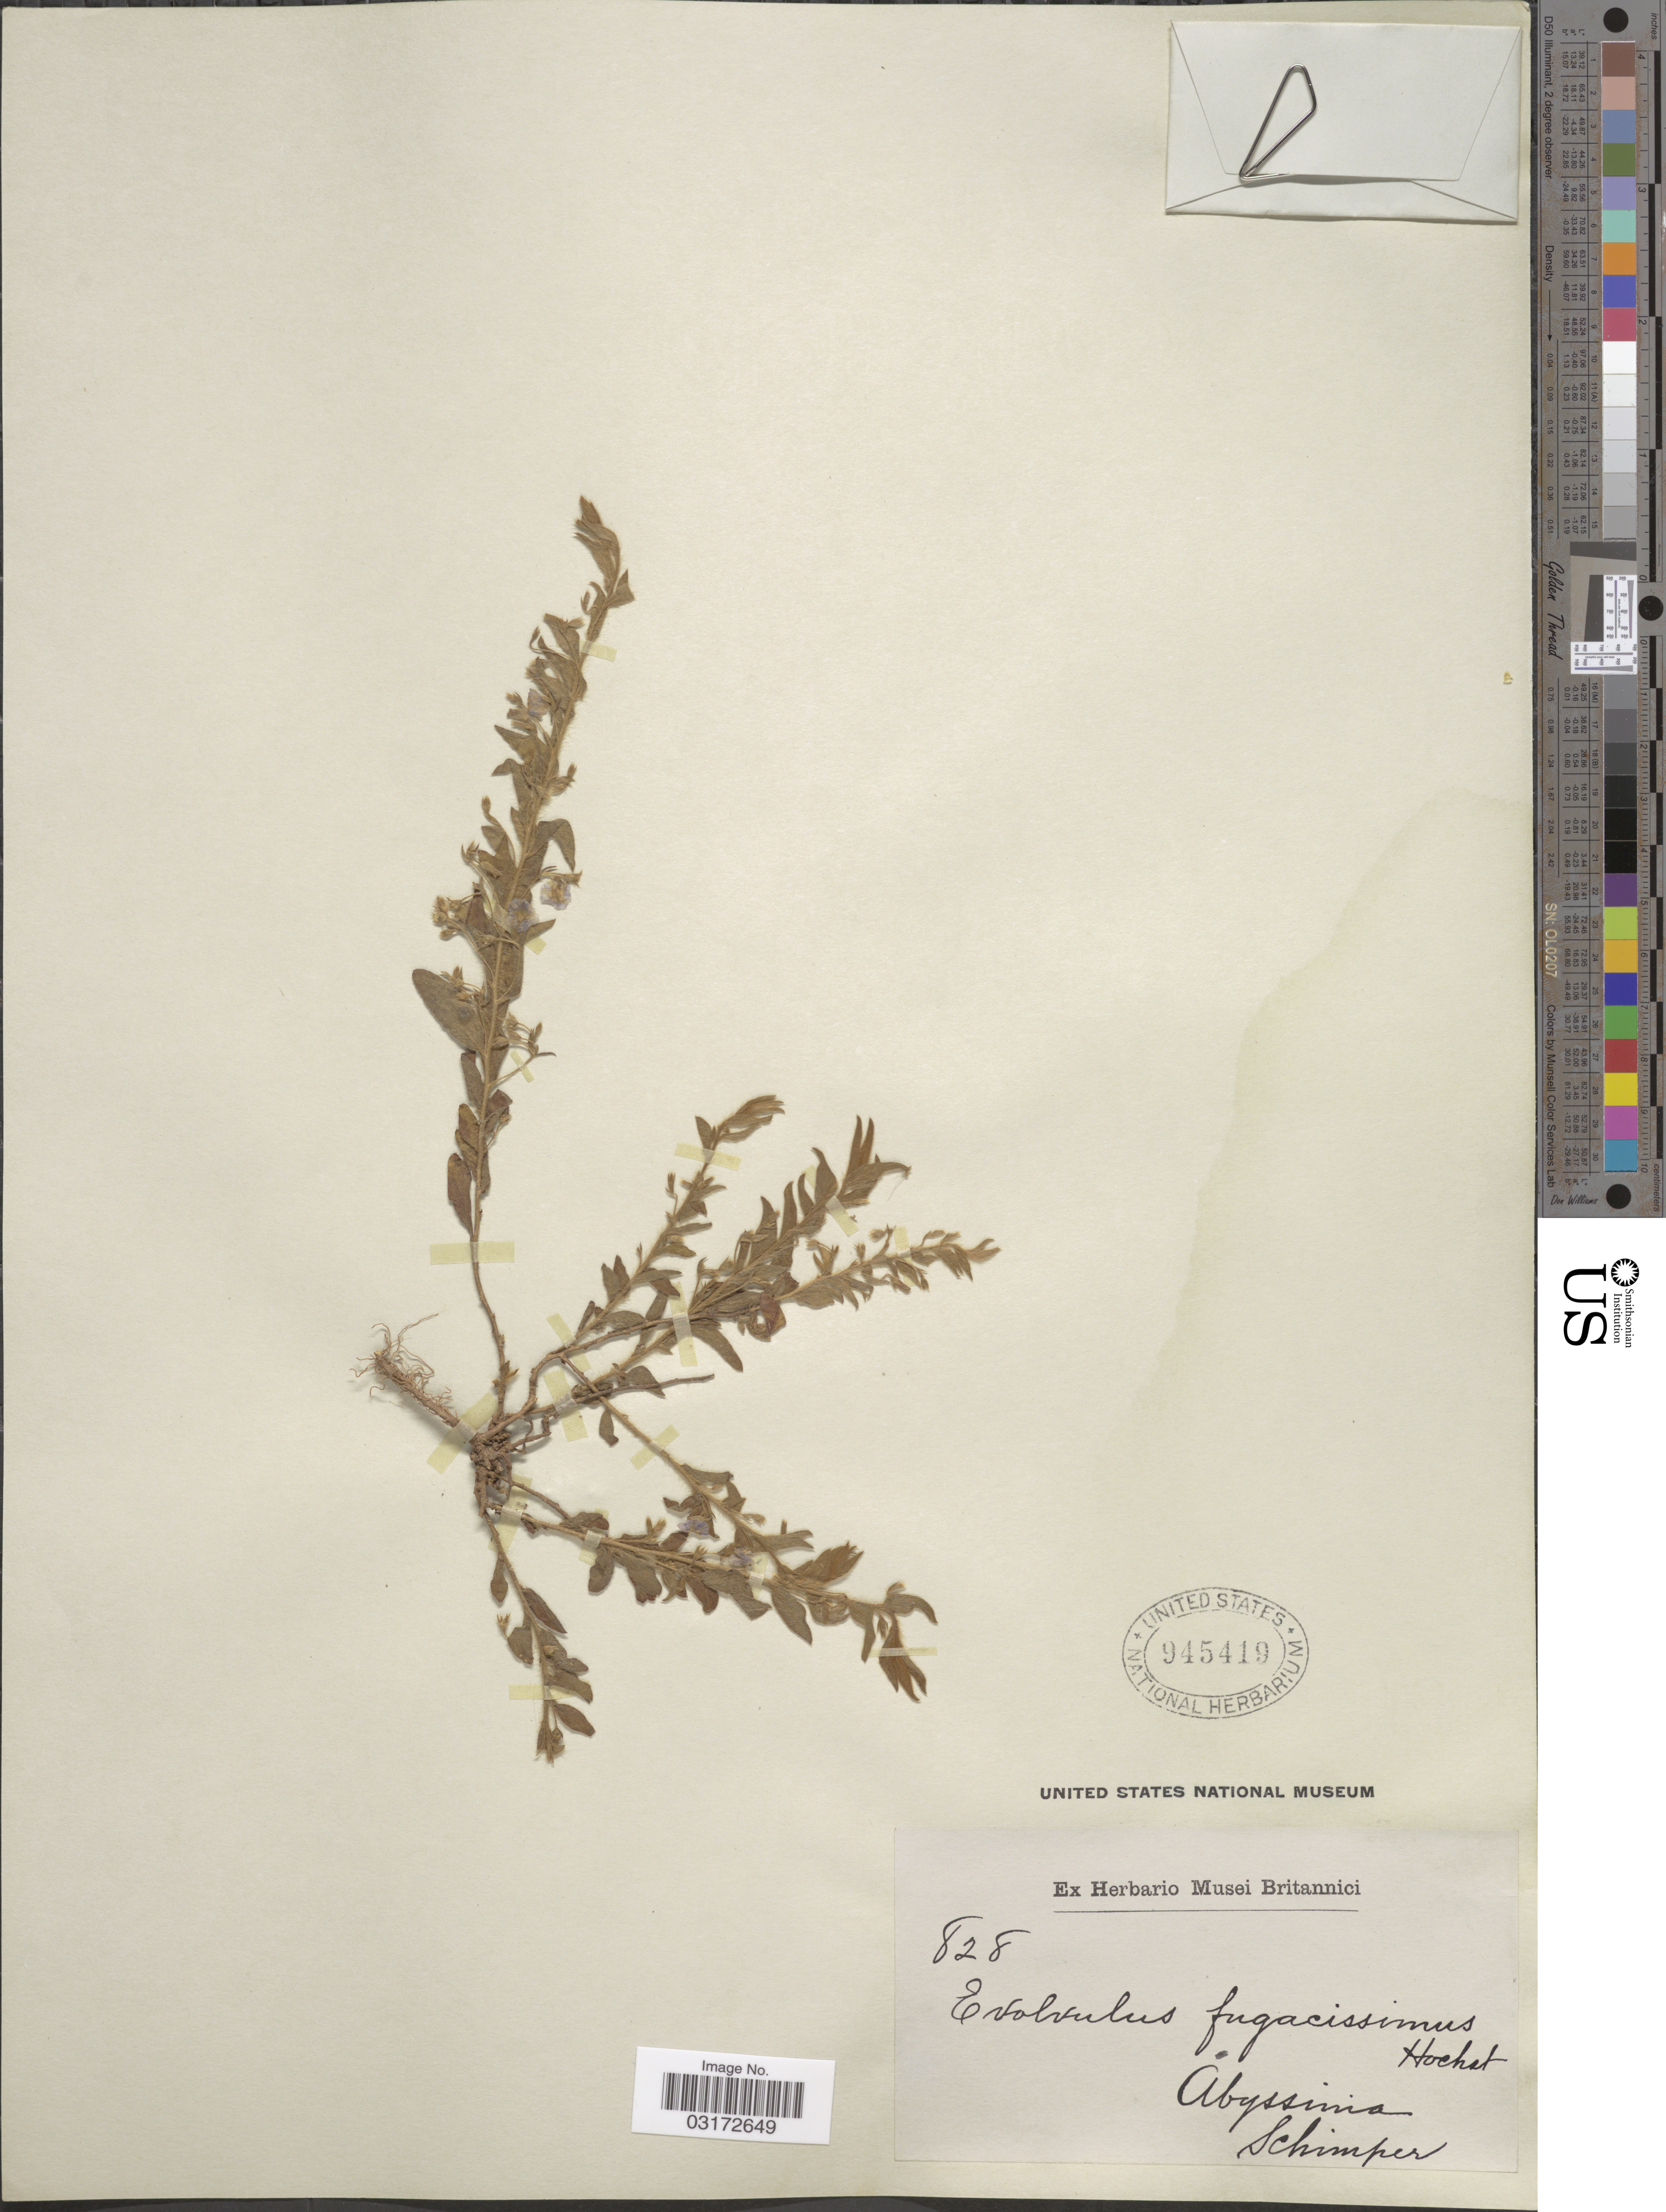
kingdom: Plantae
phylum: Tracheophyta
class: Magnoliopsida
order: Solanales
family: Convolvulaceae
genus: Evolvulus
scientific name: Evolvulus fugacissimus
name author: Hochst.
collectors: -. Schimper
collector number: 828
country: Eritrea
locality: Abyssinia.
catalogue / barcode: US 945419